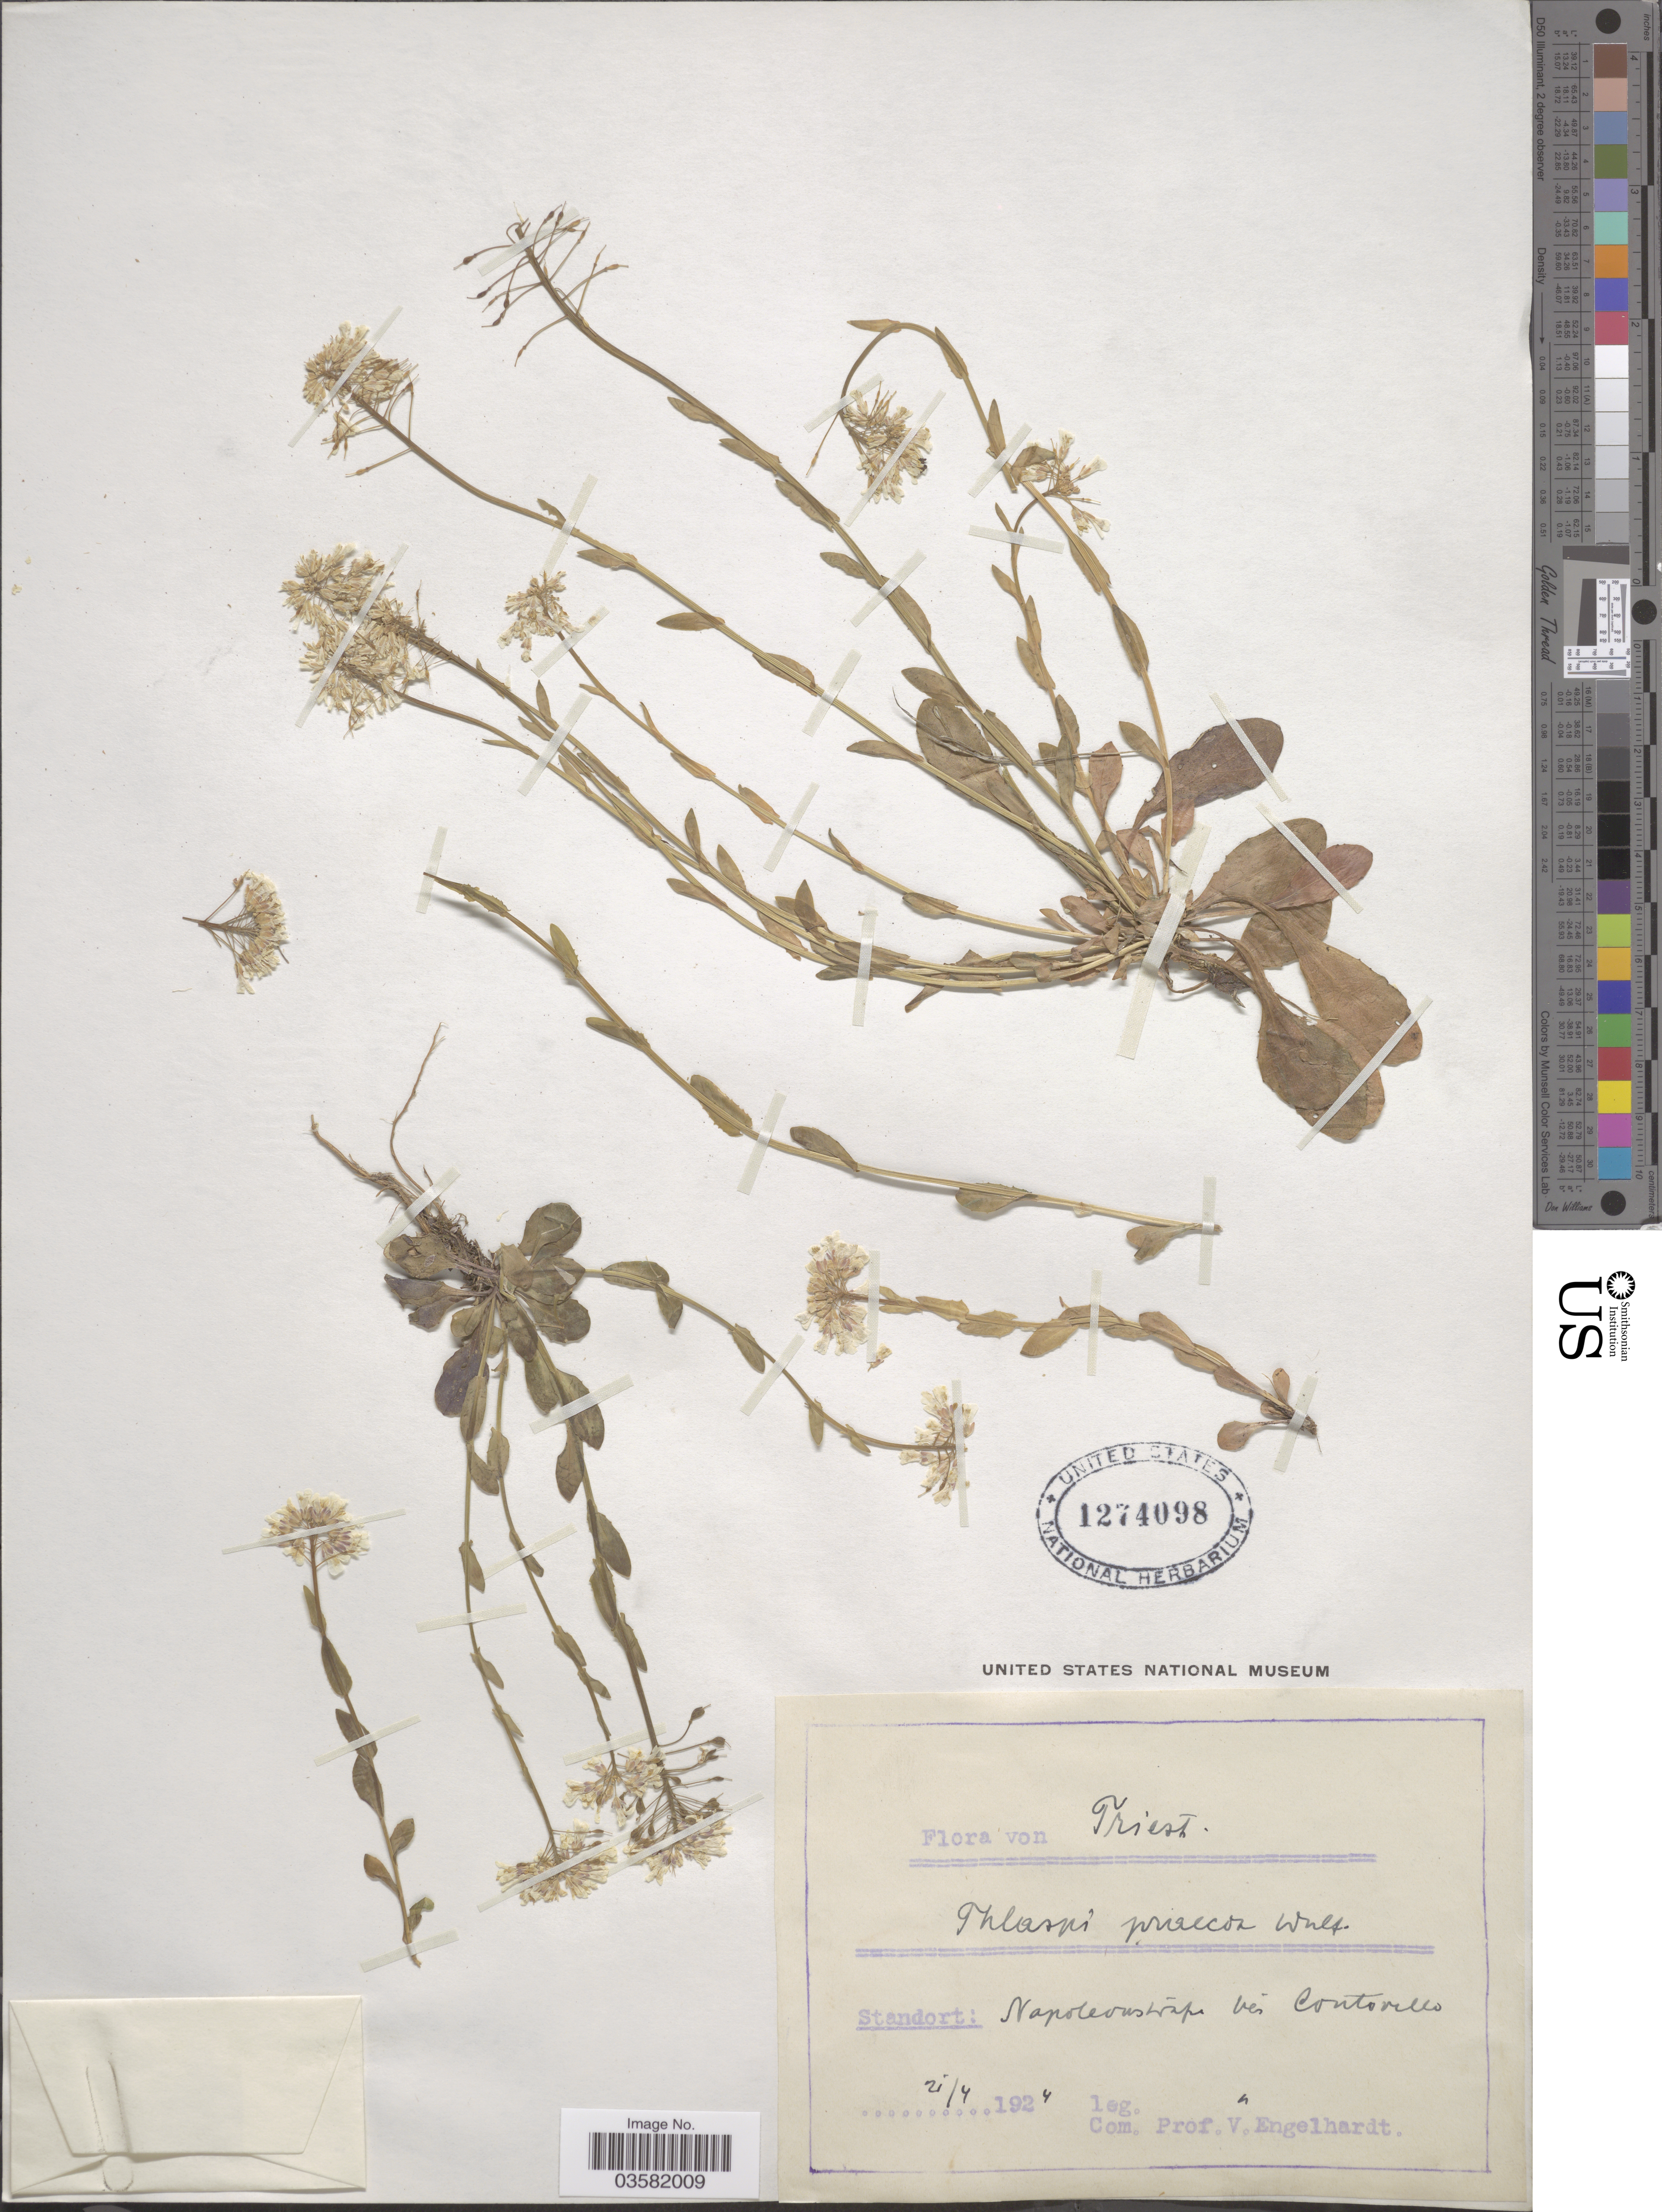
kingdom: Plantae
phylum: Tracheophyta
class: Magnoliopsida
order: Brassicales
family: Brassicaceae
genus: Thlaspi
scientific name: Thlaspi praecox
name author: Wulfen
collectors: V. Engelhardt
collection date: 1924-04-21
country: Italy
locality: Triest. Napoleonstrasse bei Contovillo. [interpreted]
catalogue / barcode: US 1274098